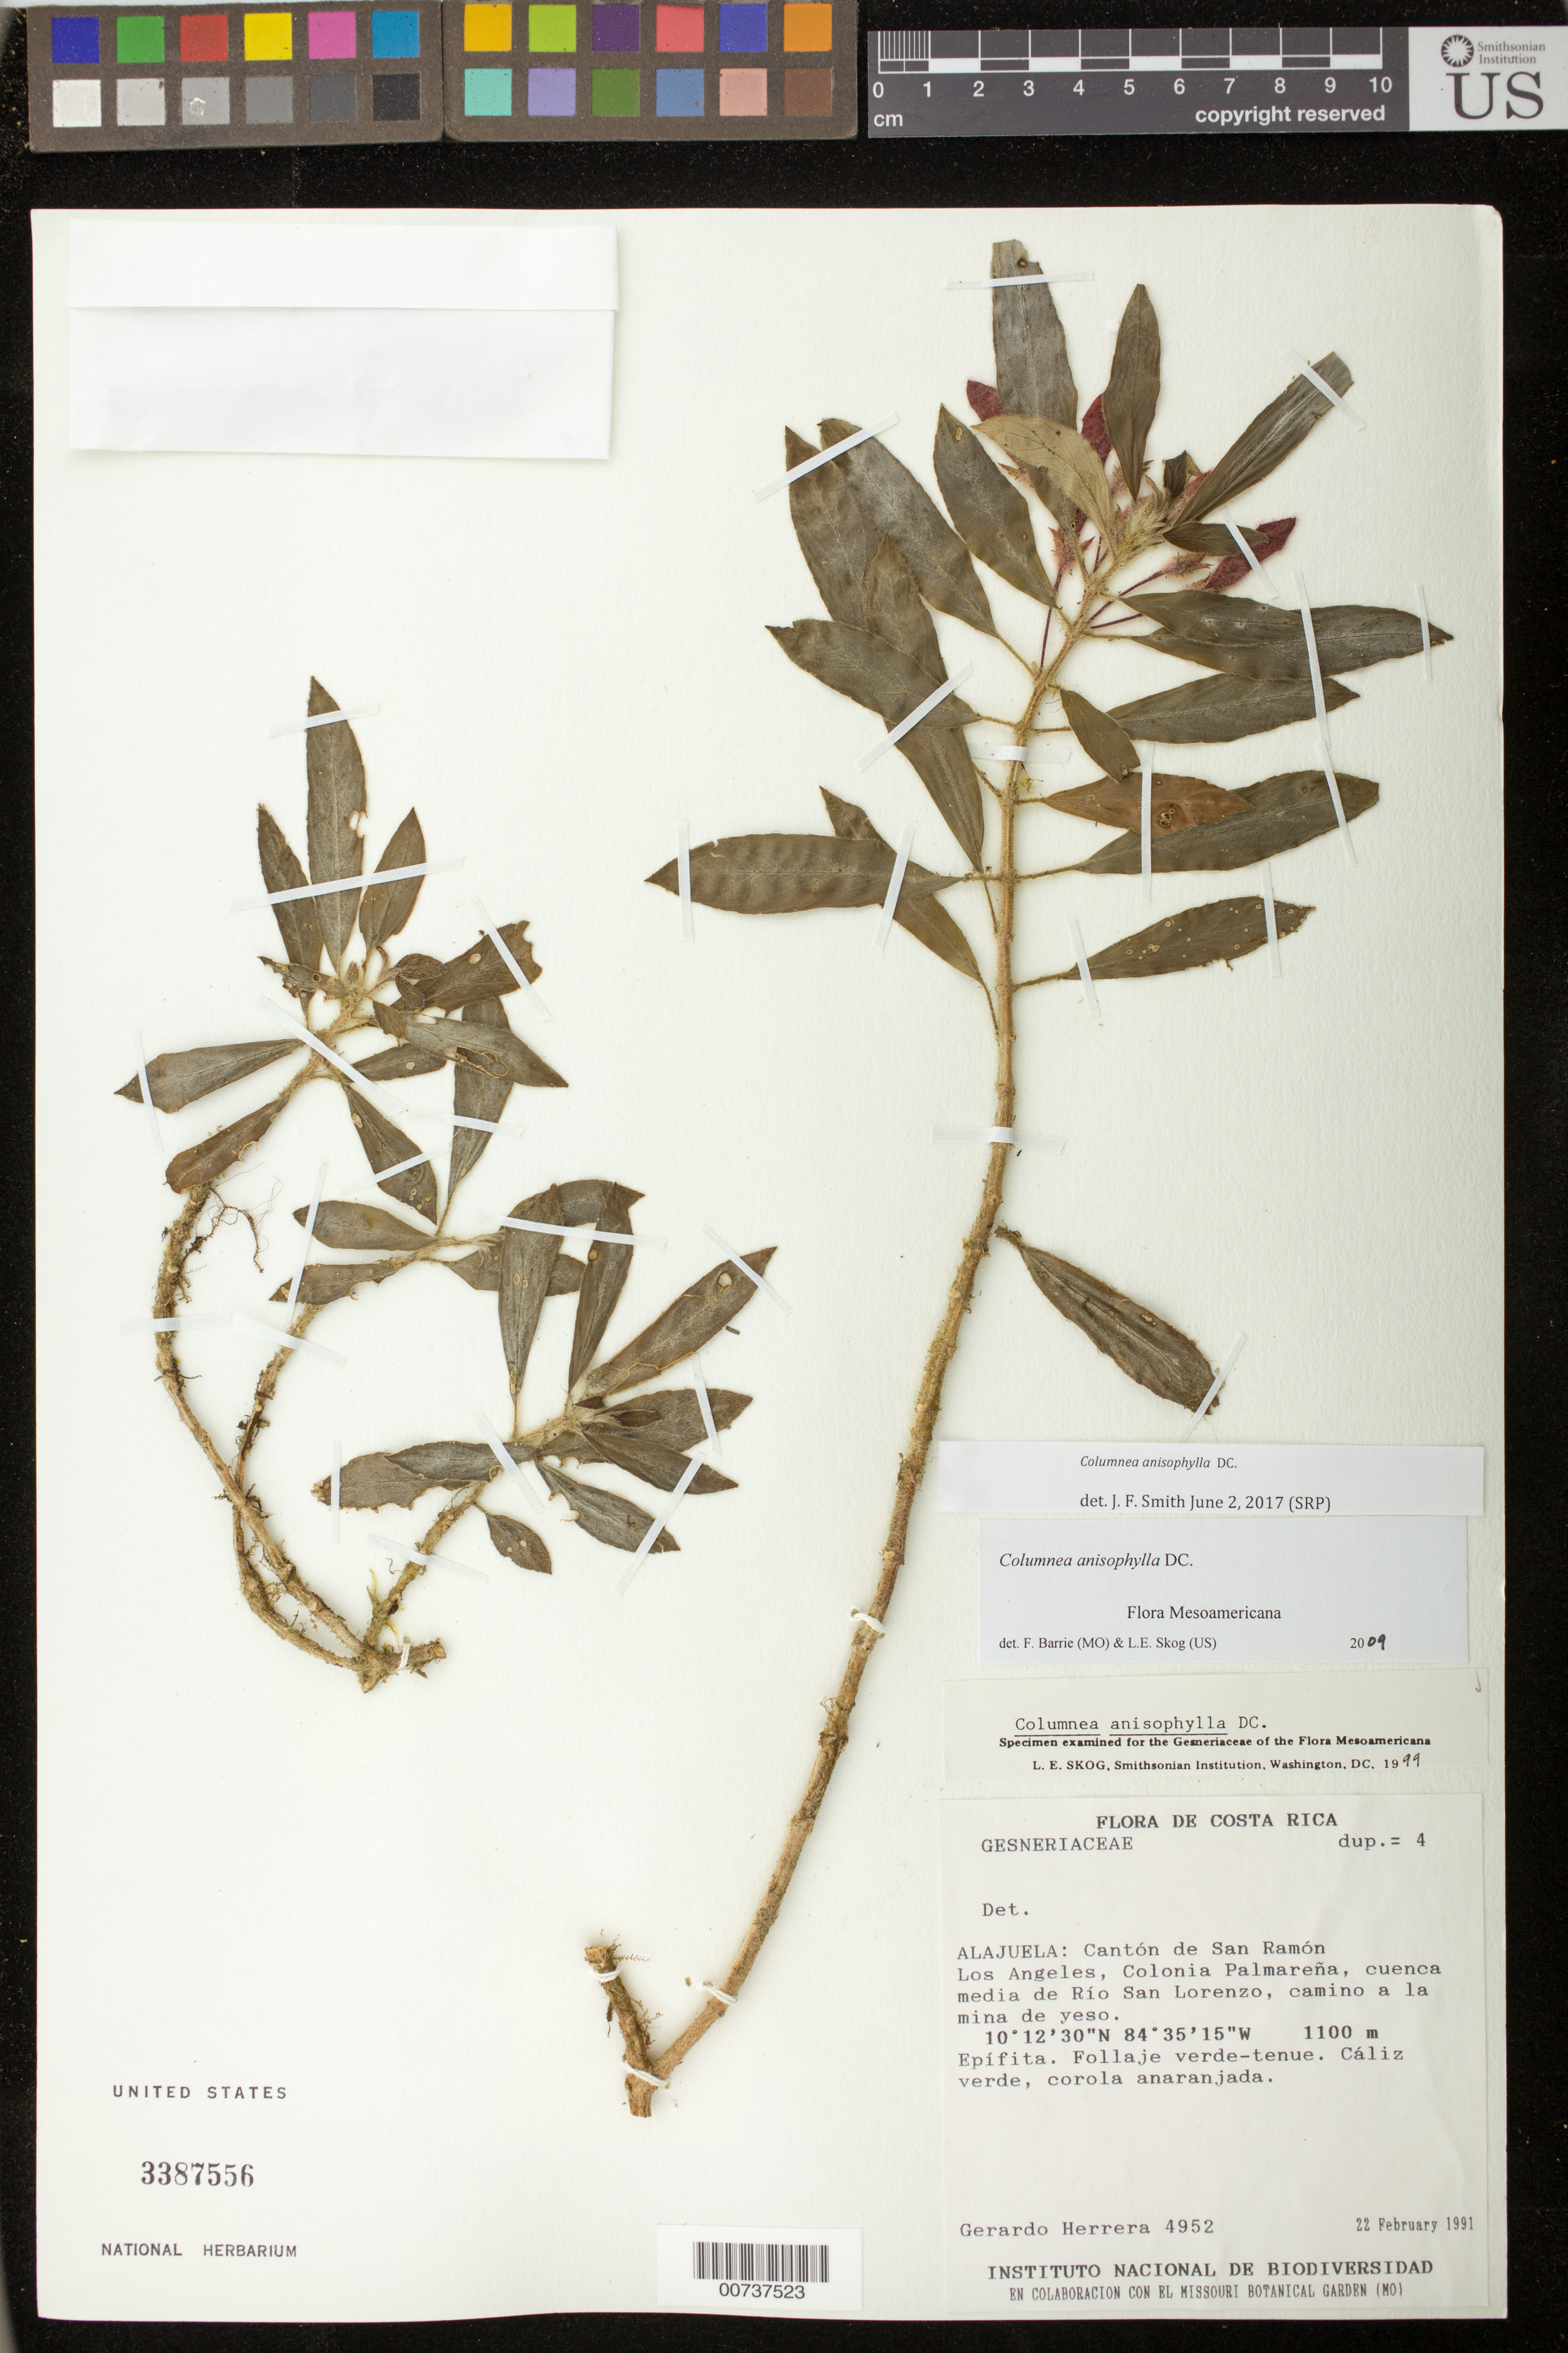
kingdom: Plantae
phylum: Tracheophyta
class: Magnoliopsida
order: Lamiales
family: Gesneriaceae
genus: Columnea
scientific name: Columnea anisophylla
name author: DC.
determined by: Smith, J. F.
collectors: G. Herrera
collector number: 4952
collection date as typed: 22 Feb 1991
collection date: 1991-02-22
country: Costa Rica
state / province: Alajuela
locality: Cantón de San Ramón, Los Angeles, Colonia Palmareña, cuenca media de Rio San Lorenzo, camino a la mina de yeso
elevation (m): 1100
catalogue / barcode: US 3387556